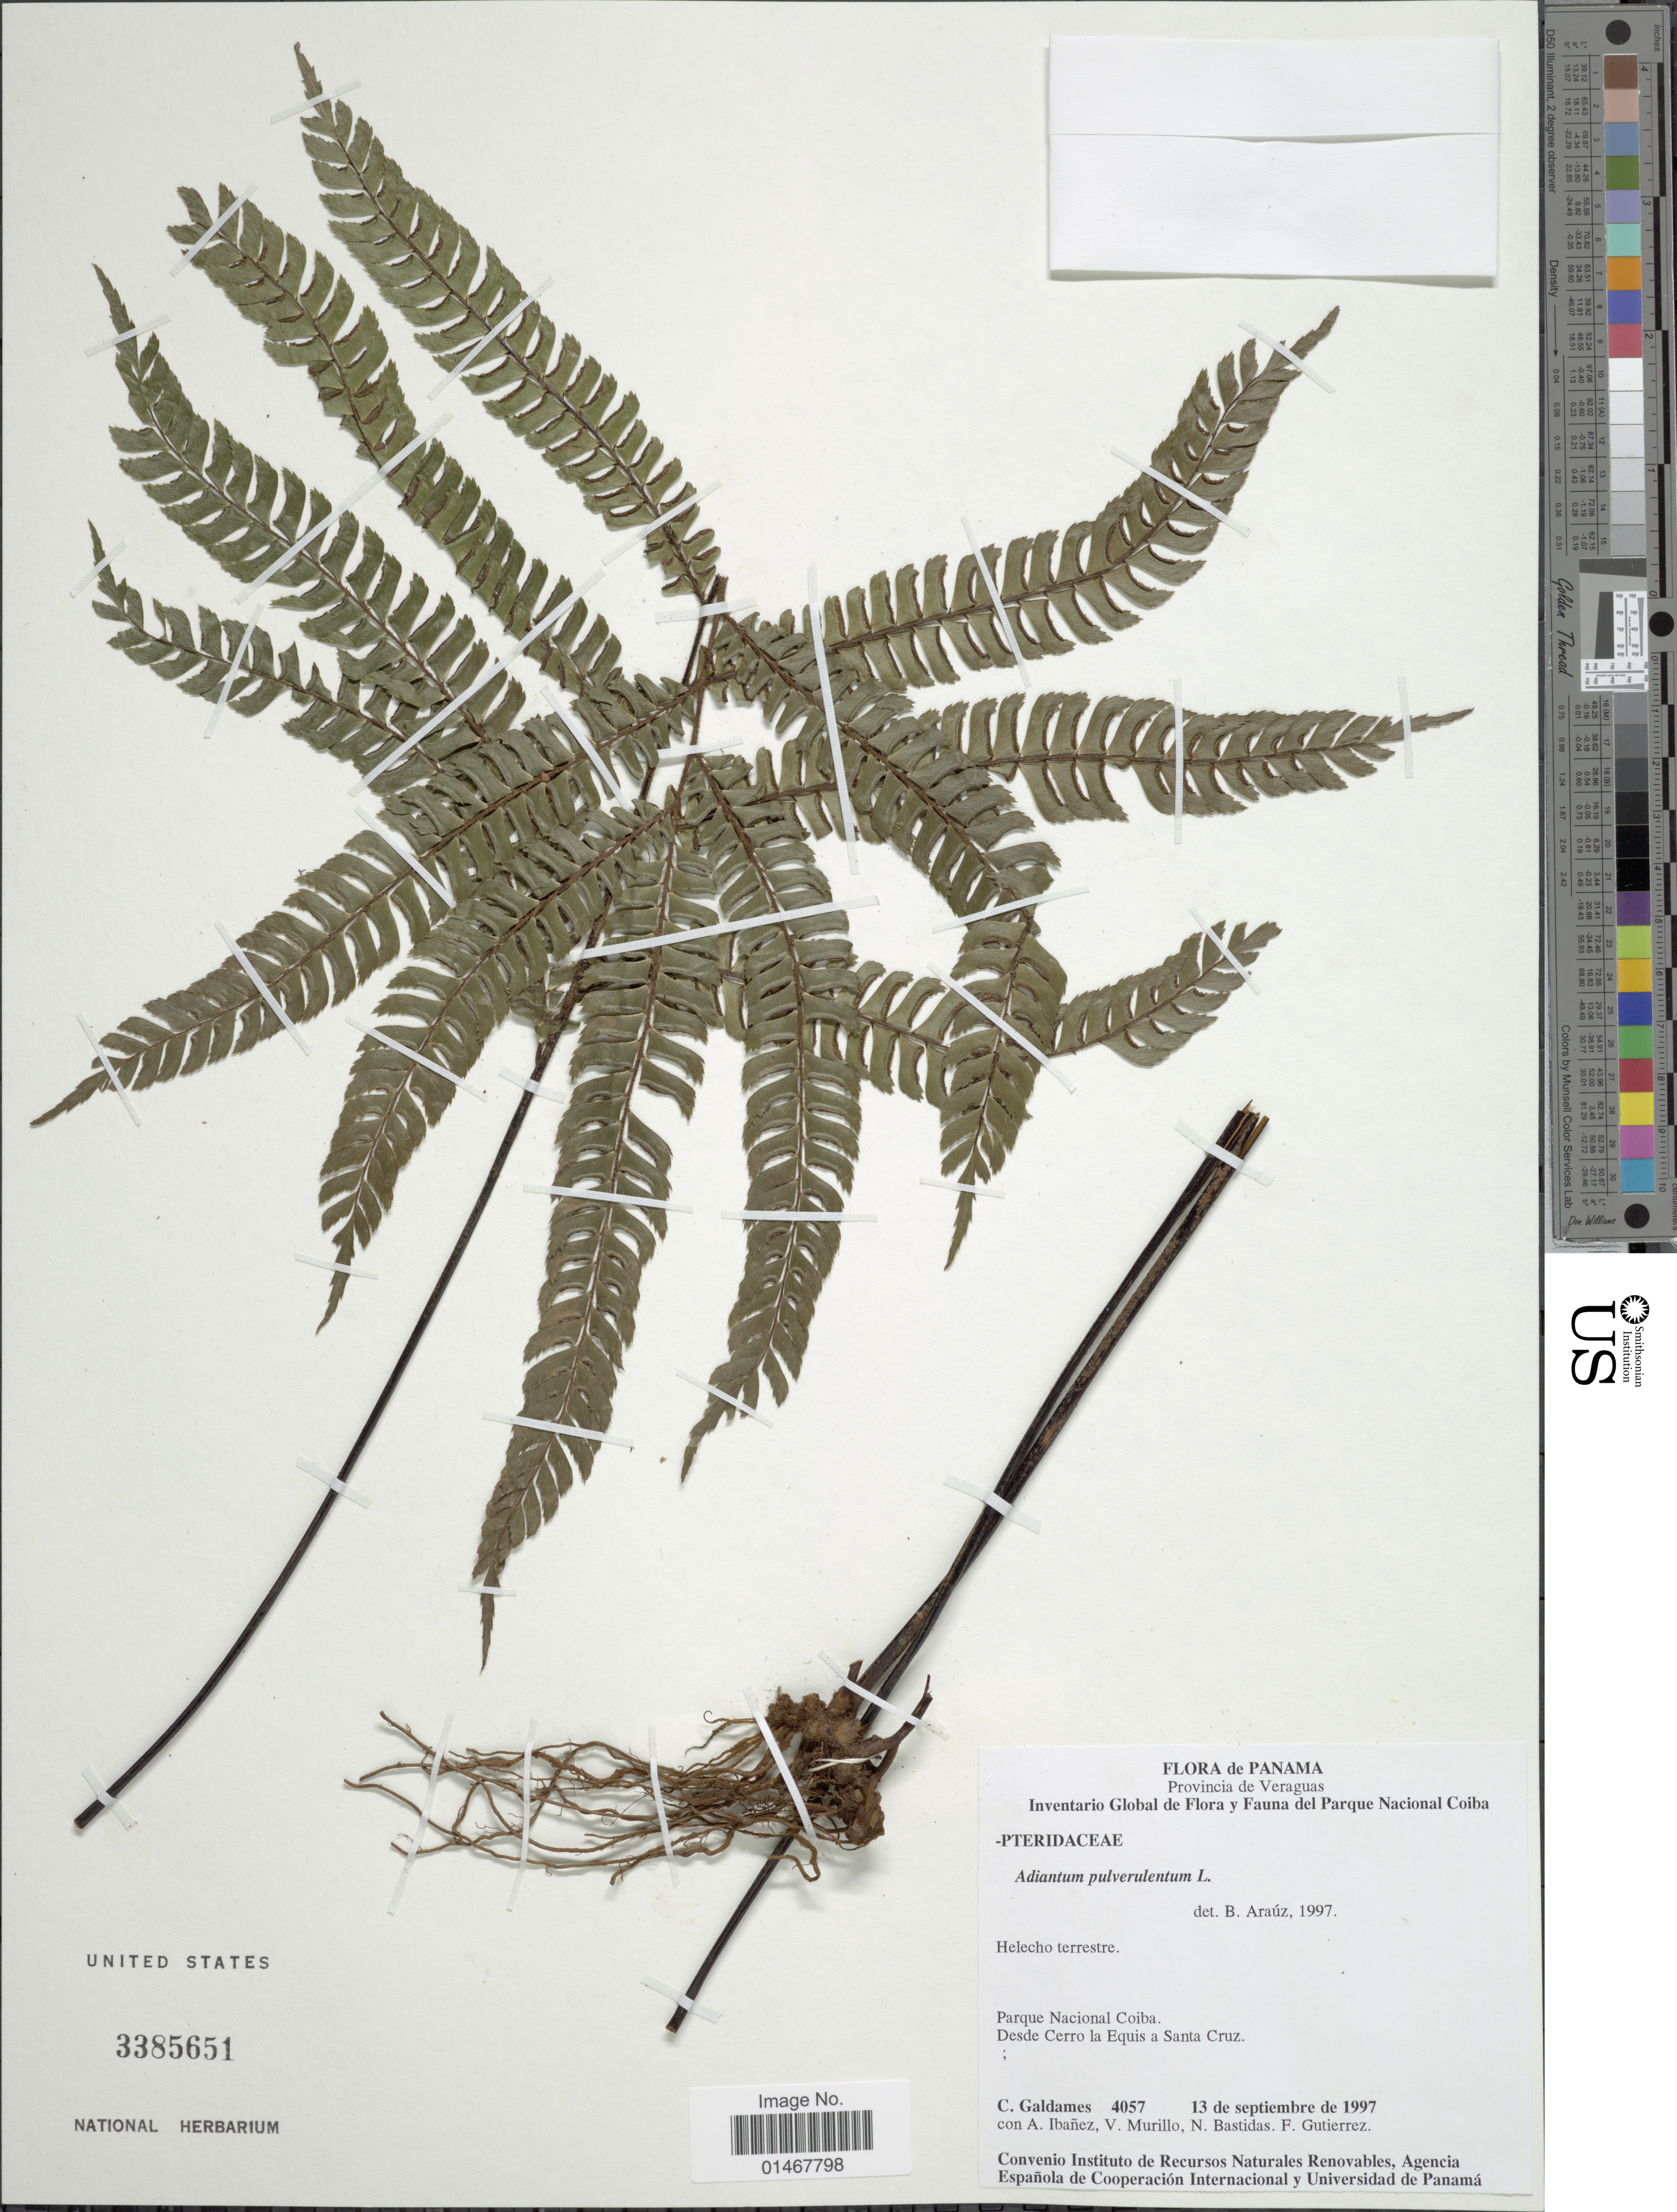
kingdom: Plantae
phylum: Tracheophyta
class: Polypodiopsida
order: Polypodiales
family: Pteridaceae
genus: Adiantum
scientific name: Adiantum pulverulentum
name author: L.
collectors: C. Galdames, A. Ibáñez, V. Murillo, N. Bastidas & F. Gutierrez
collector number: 4057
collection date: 1997-09-13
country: Panama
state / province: Veraguas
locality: Parque Nacional Coiba.Desde Cerro la Equis a Santa Cruz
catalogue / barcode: US 3385651